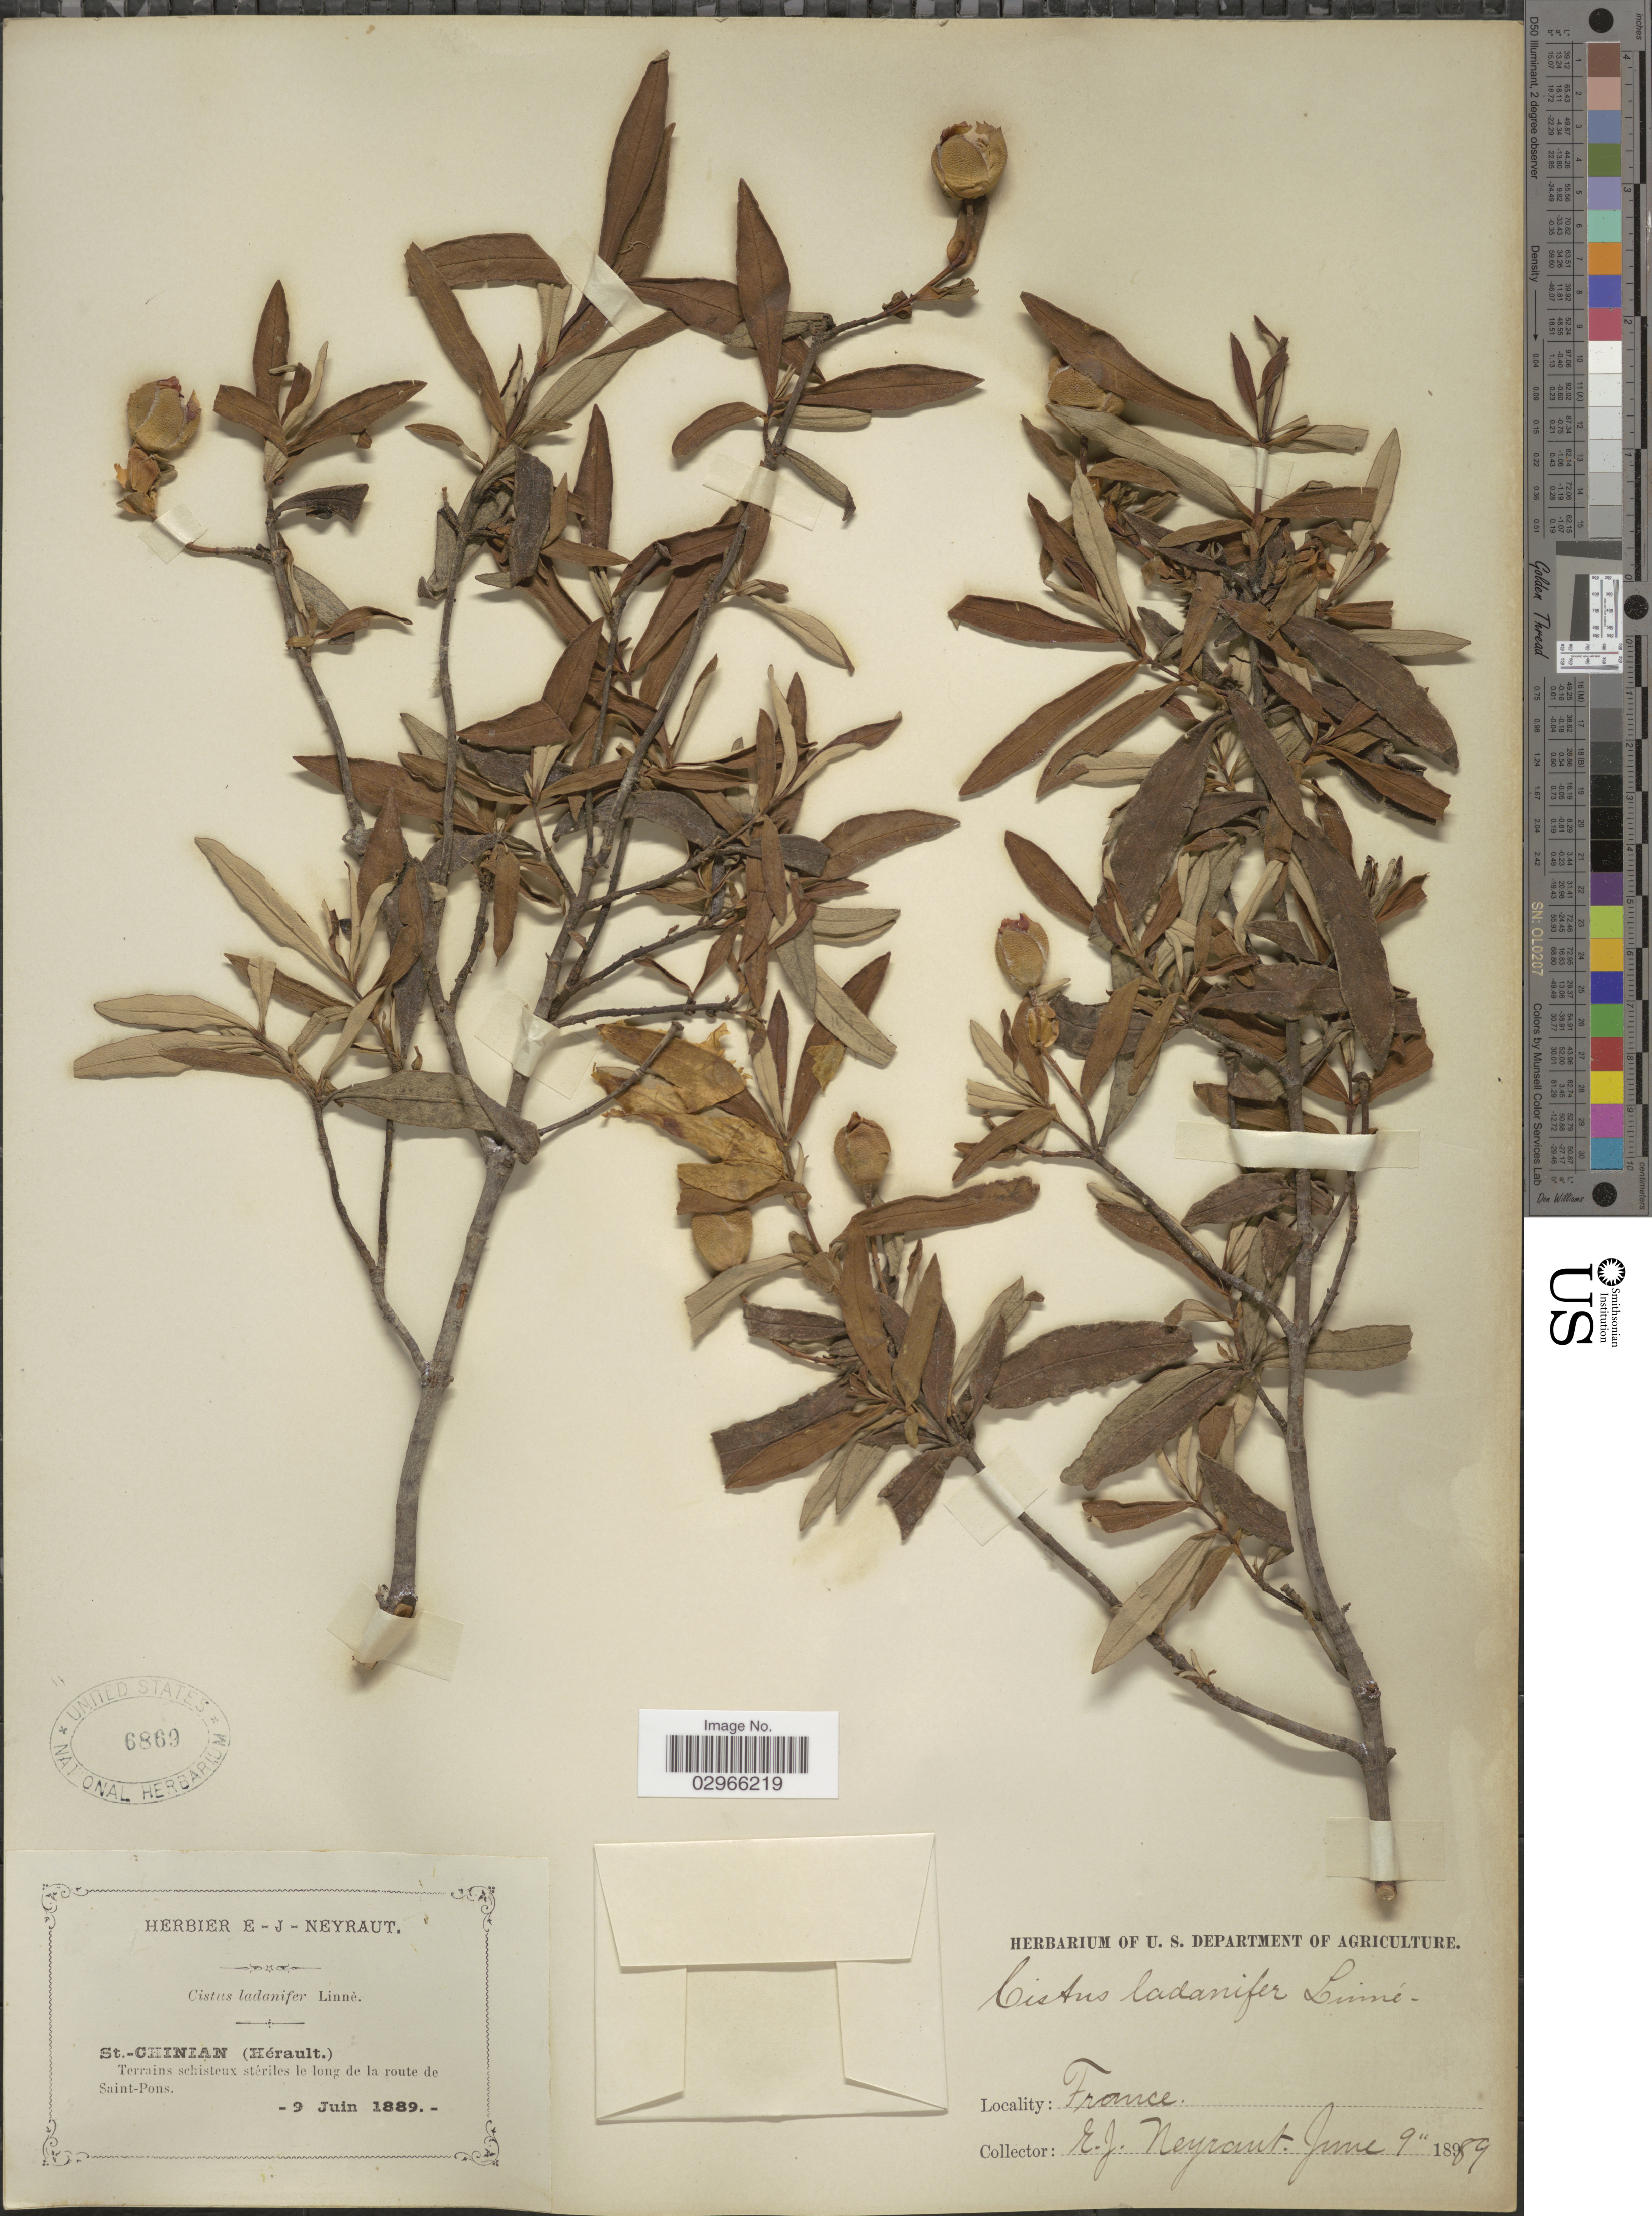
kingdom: Plantae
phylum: Tracheophyta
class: Magnoliopsida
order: Malvales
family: Cistaceae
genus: Cistus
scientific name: Cistus ladanifer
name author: L.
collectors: E. Neyraut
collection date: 1889-06-09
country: France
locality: St.-Chinian (Hérault.). Terrains schisteux stériles le long de la route de Saint-Pons.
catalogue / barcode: US 6869